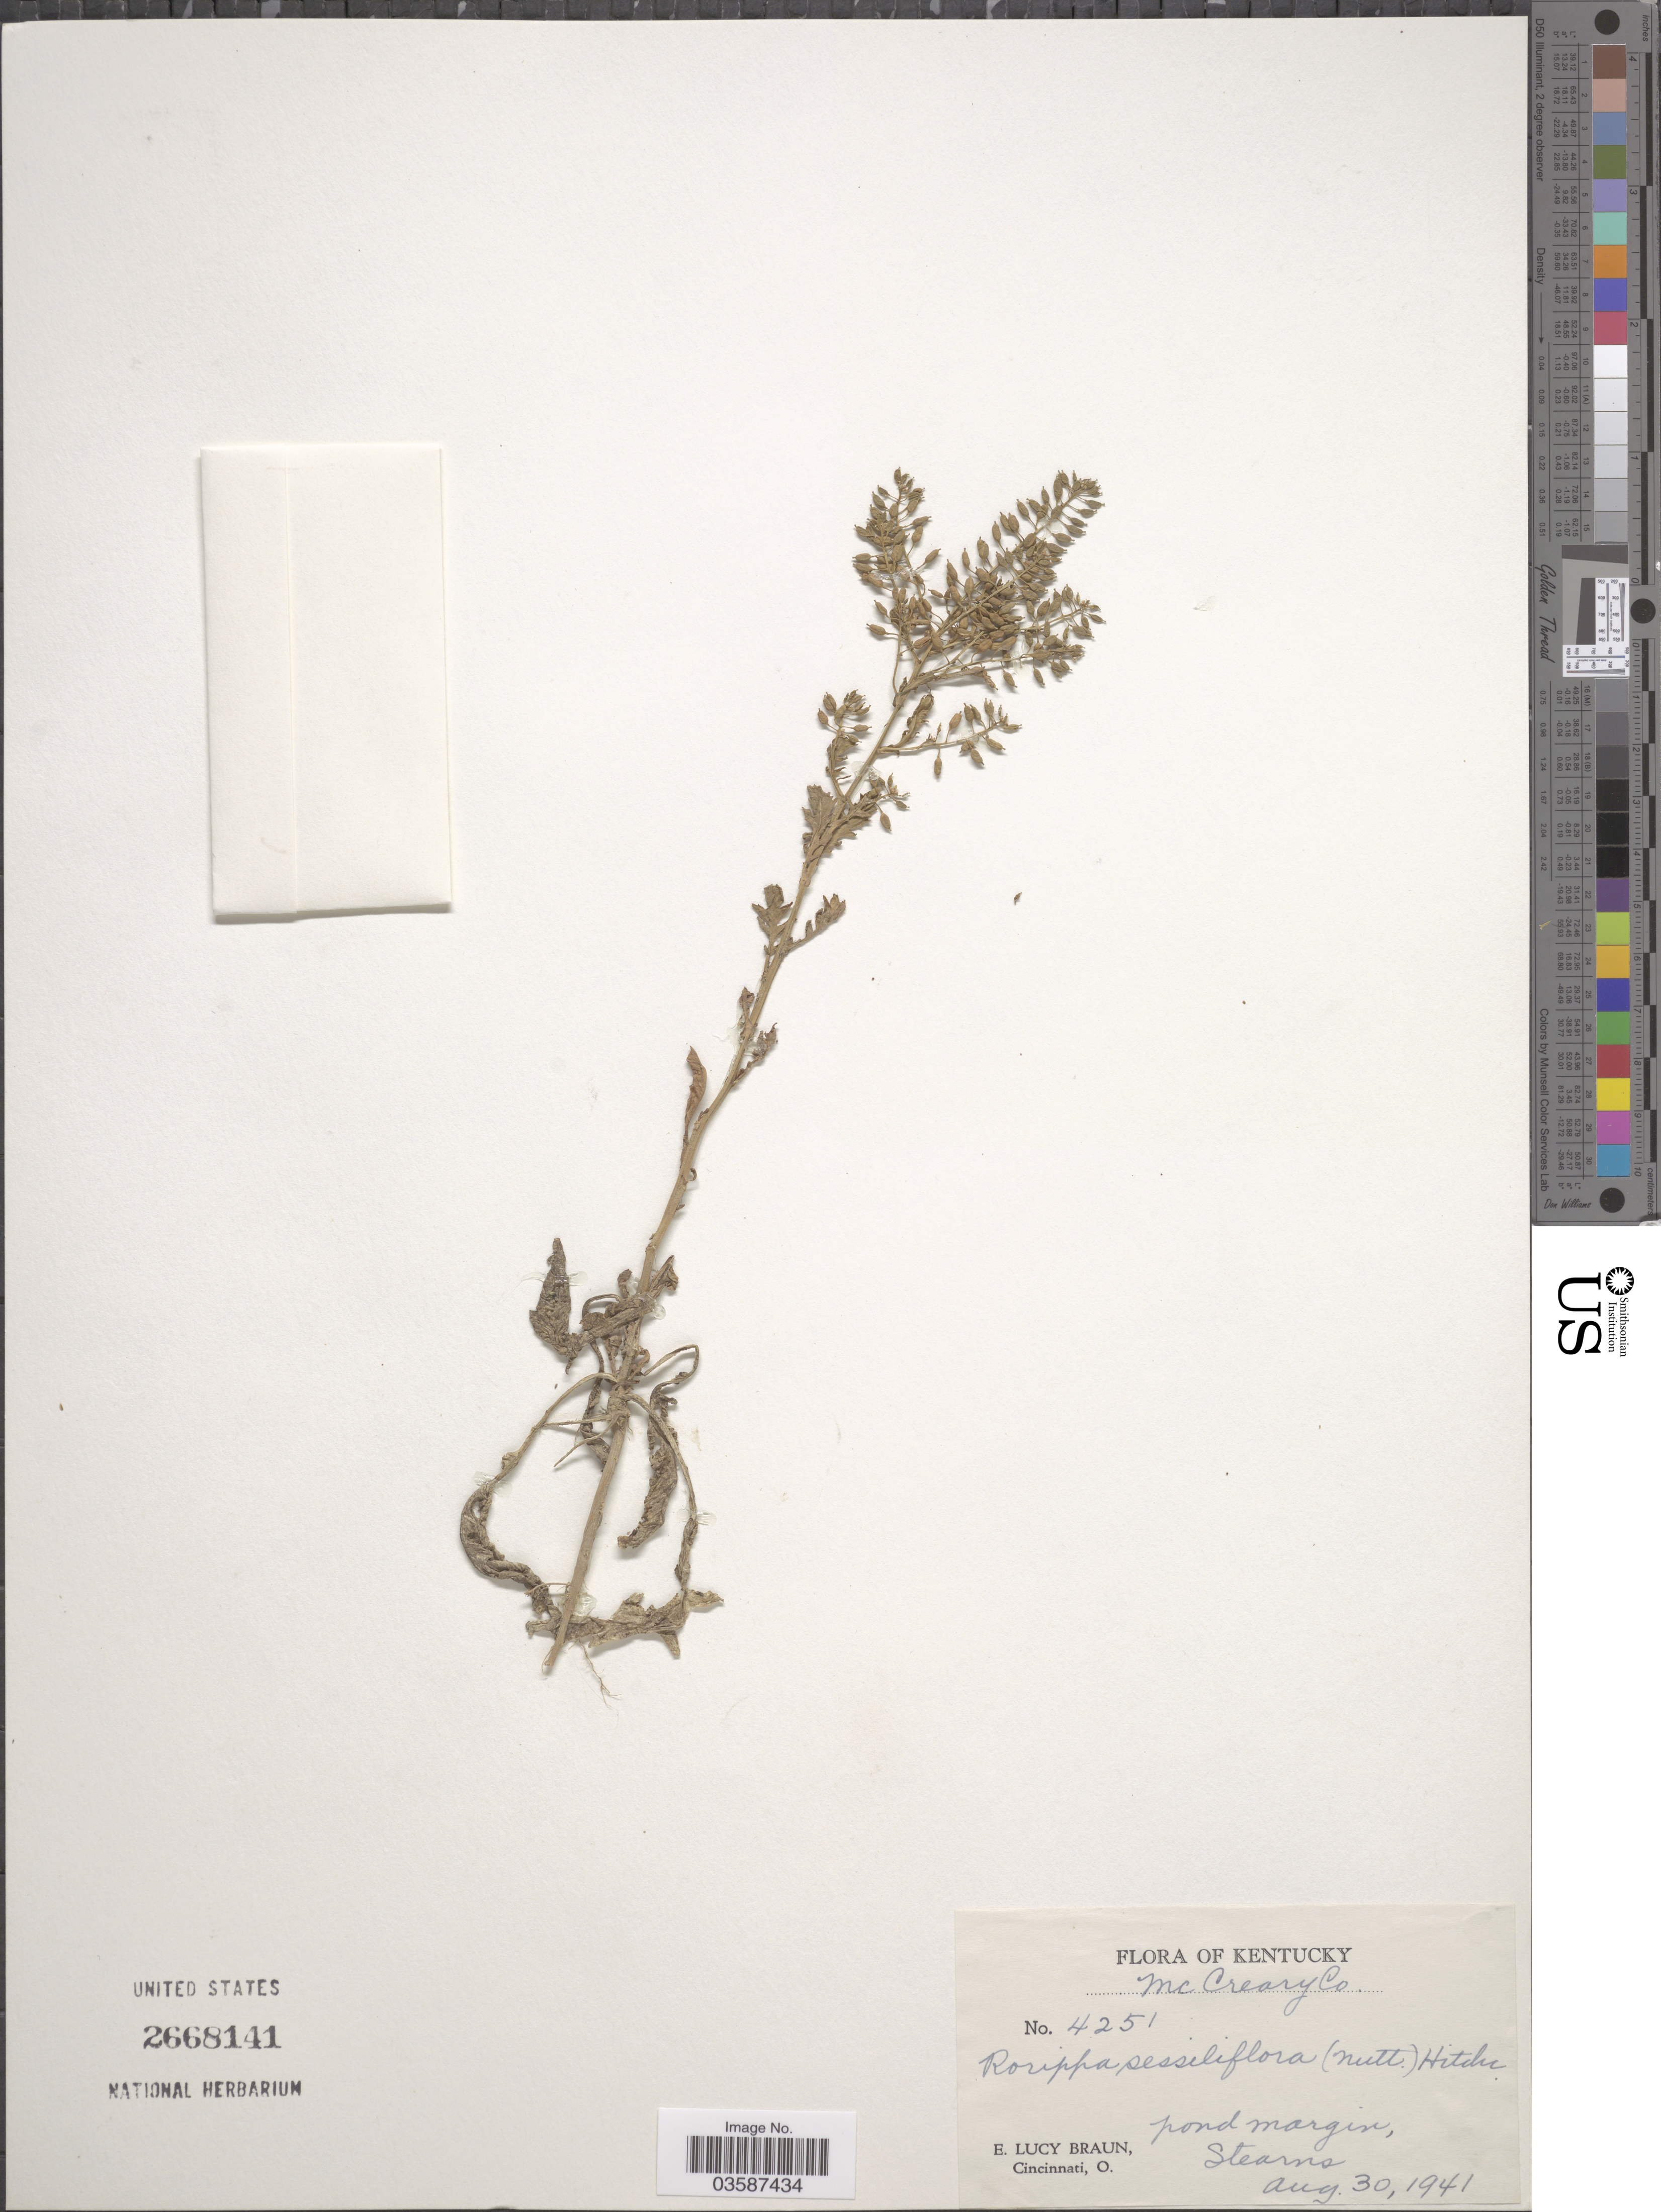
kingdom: Plantae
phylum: Tracheophyta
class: Magnoliopsida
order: Brassicales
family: Brassicaceae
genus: Rorippa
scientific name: Rorippa sessiliflora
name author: (Nutt.) Hitchc.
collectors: E. L. Braun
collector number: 4251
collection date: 1941-08-30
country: United States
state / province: Kentucky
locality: Mc Creary Co. Pond margin, Stearns.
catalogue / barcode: US 2668141